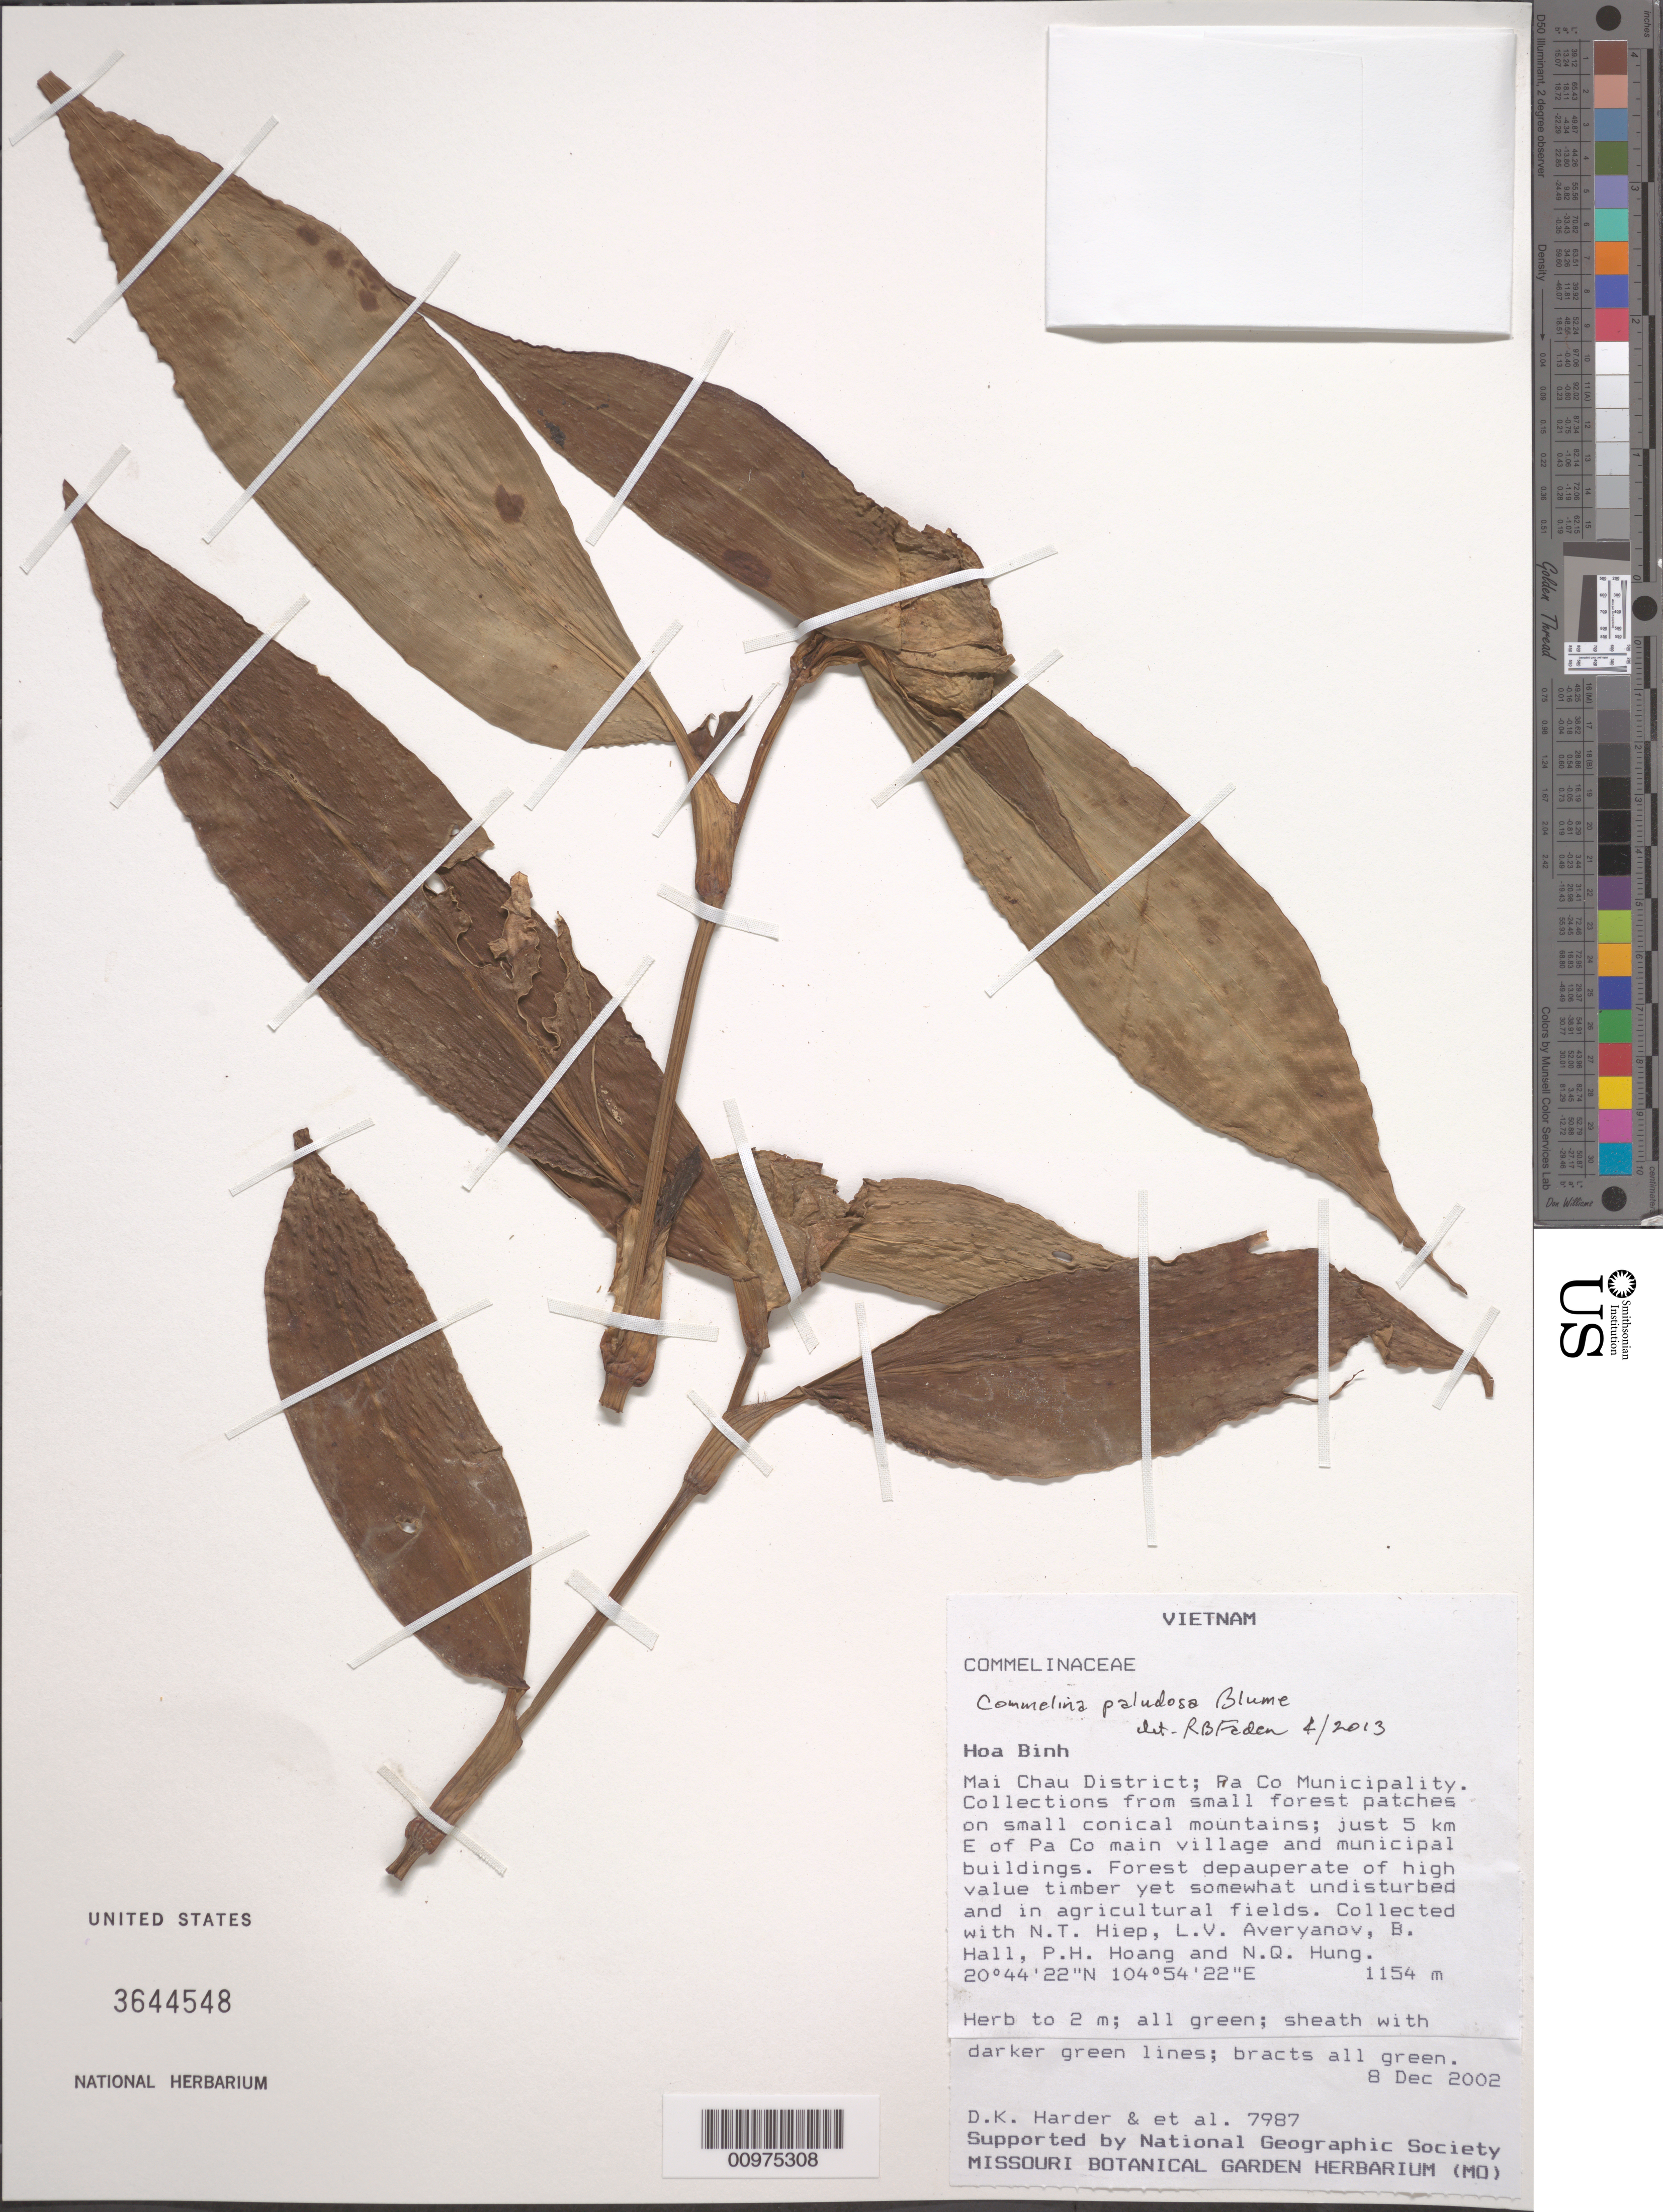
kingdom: Plantae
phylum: Tracheophyta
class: Liliopsida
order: Commelinales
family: Commelinaceae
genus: Commelina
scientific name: Commelina paludosa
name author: Blume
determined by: Faden, Robert B., (US), Smithsonian Institution - National Museum of Natural History (UNITED STATES)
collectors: D. Harder et al.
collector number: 7987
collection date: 2002-12-08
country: Vietnam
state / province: Hoa Binh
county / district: Mai Chau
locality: just 5 km E of Pa Co main village and municipal buildings.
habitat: Collections from small forest patches on small conical mountains; just 5 km E of Pa Co main village and municipal buildings. Forest depauperate of high value timber yet somewhat undisturbed and in agricultural fields.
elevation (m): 1154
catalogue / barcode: US 3644548